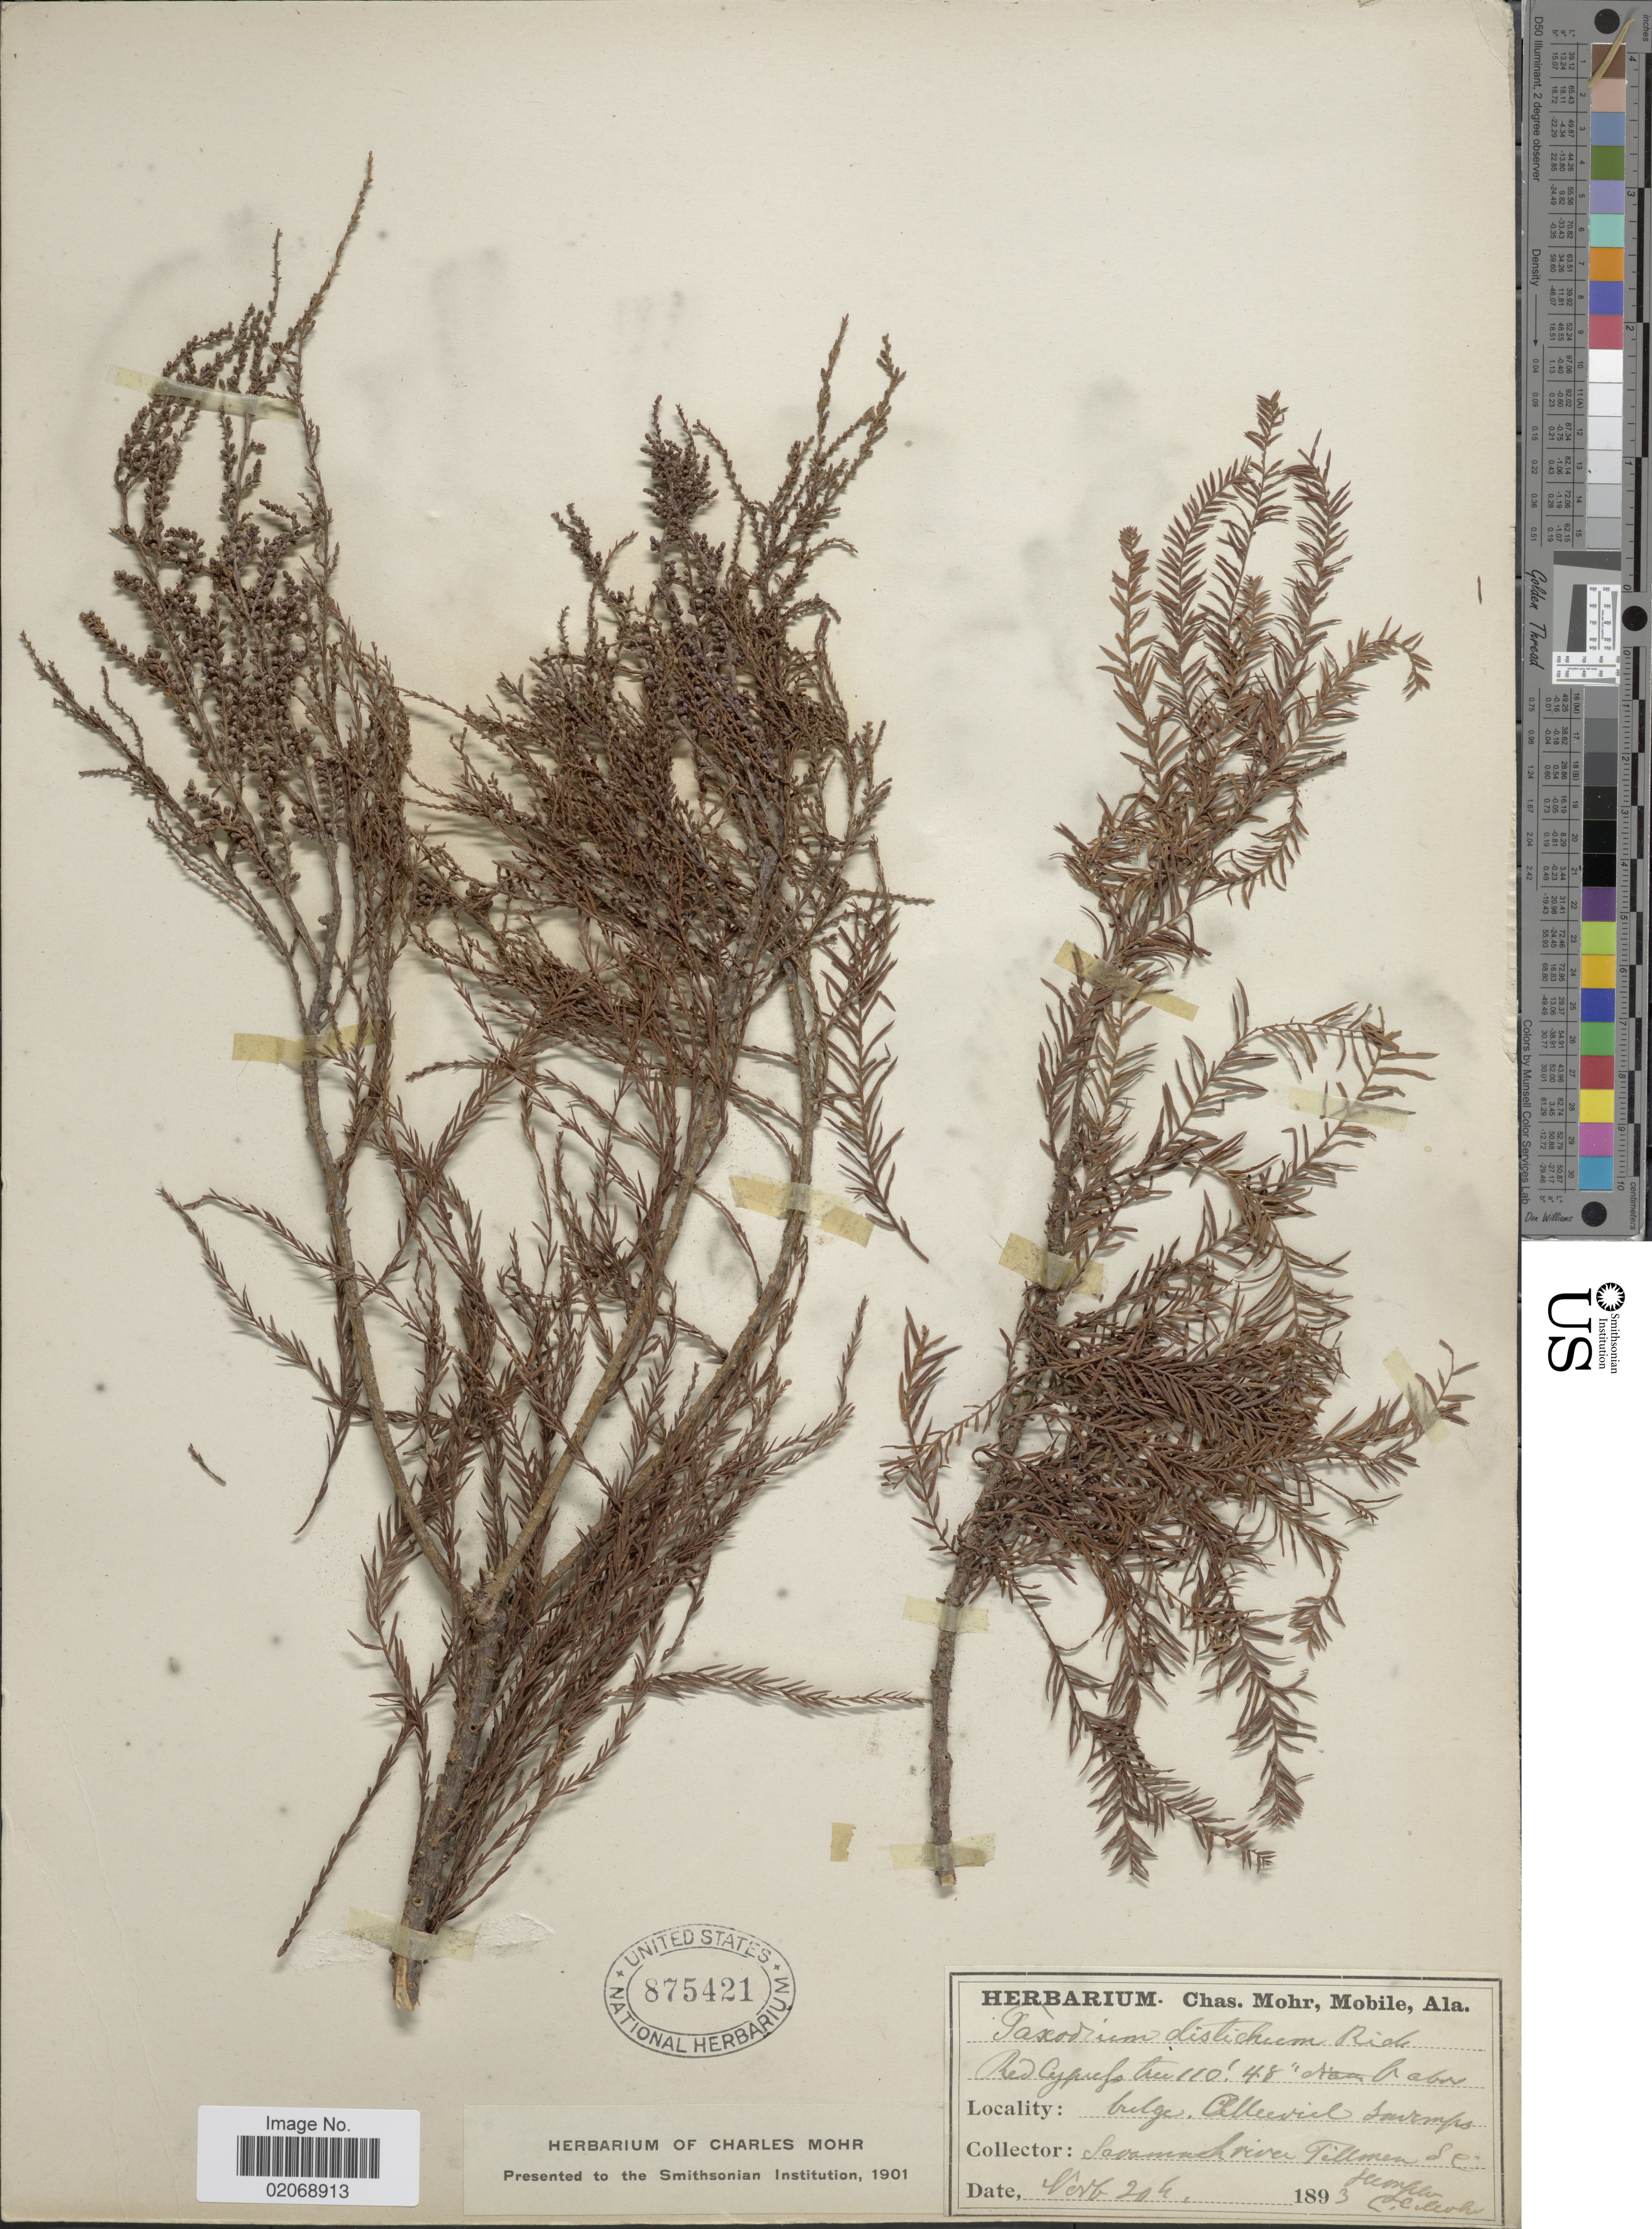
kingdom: Plantae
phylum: Tracheophyta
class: Pinopsida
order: Pinales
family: Cupressaceae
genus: Taxodium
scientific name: Taxodium distichum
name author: (L.) Rich.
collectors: C. T. Mohr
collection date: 1893-11-20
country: United States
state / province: South Carolina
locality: Savannah river, Tillman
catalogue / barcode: US 875421